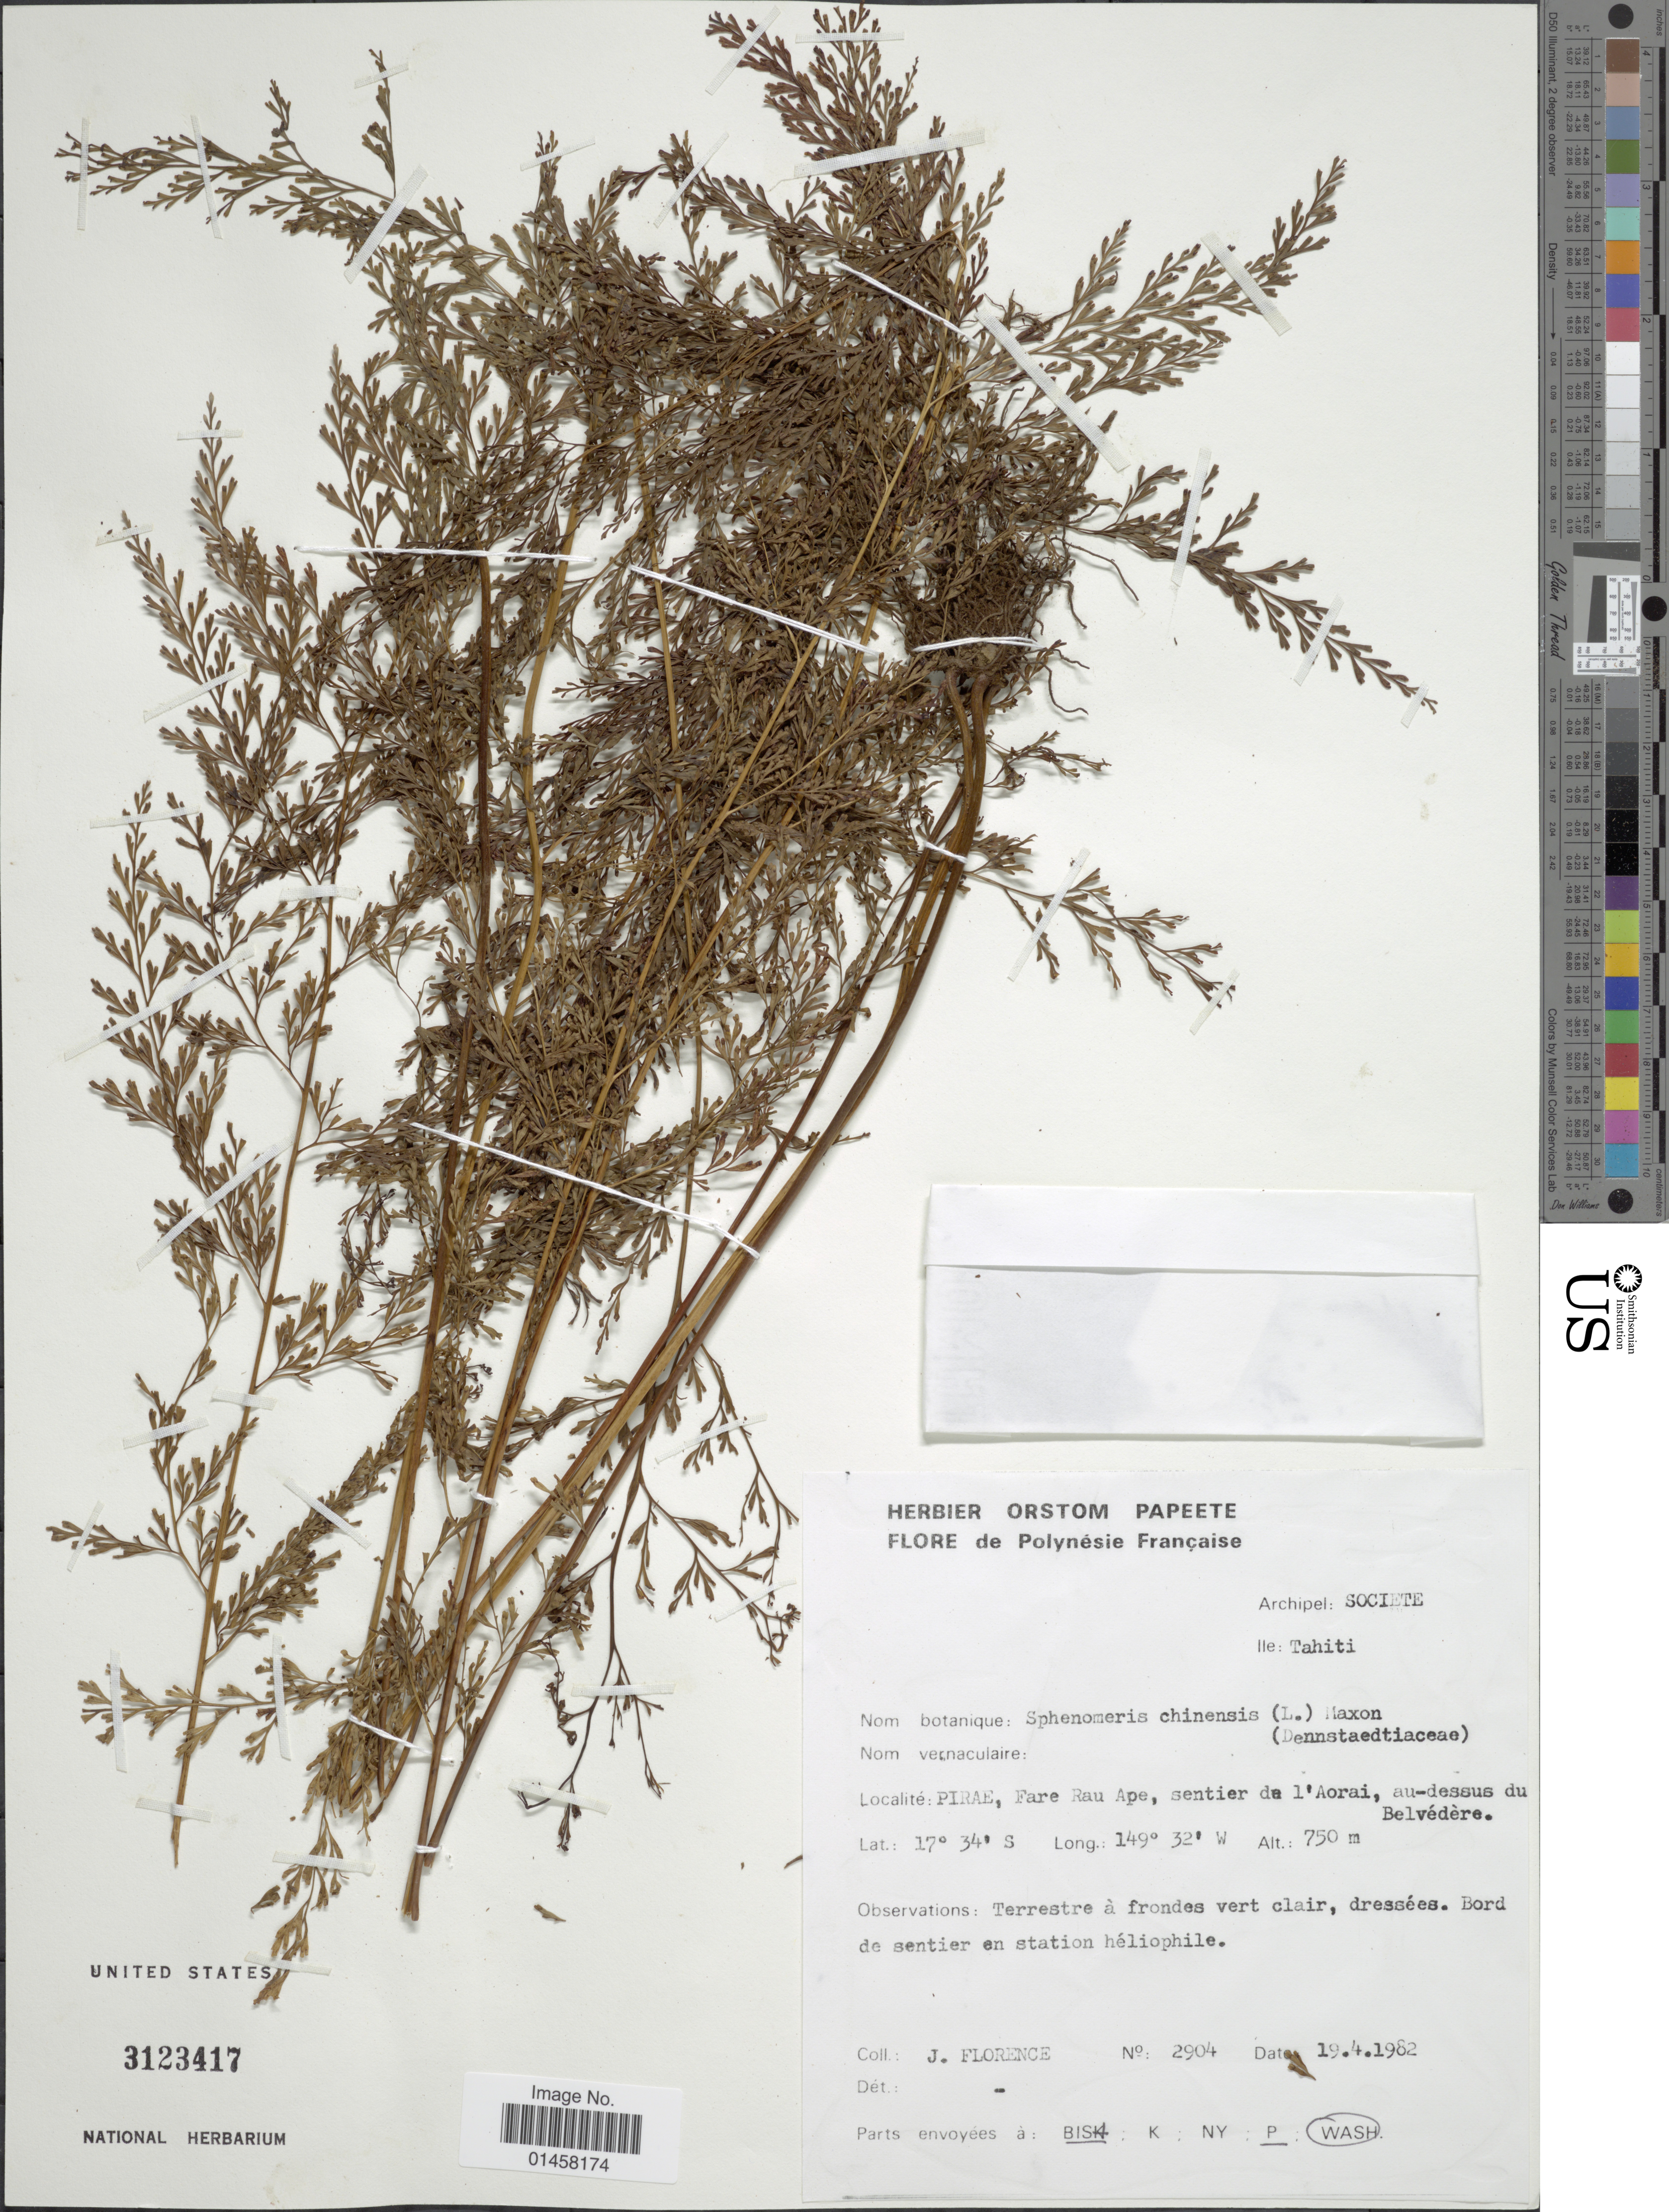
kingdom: Plantae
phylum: Tracheophyta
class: Polypodiopsida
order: Polypodiales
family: Lindsaeaceae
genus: Sphenomeris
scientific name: Sphenomeris chinensis var. chinensis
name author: (L.) Maxon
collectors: J. Florence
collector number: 2904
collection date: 1982-04-19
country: French Polynesia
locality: Societe, Tahiti. Pirae, fare Rau Ape, sentier de L'Aorai, au- dessus du Belvédère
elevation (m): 750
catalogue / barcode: US 3123417